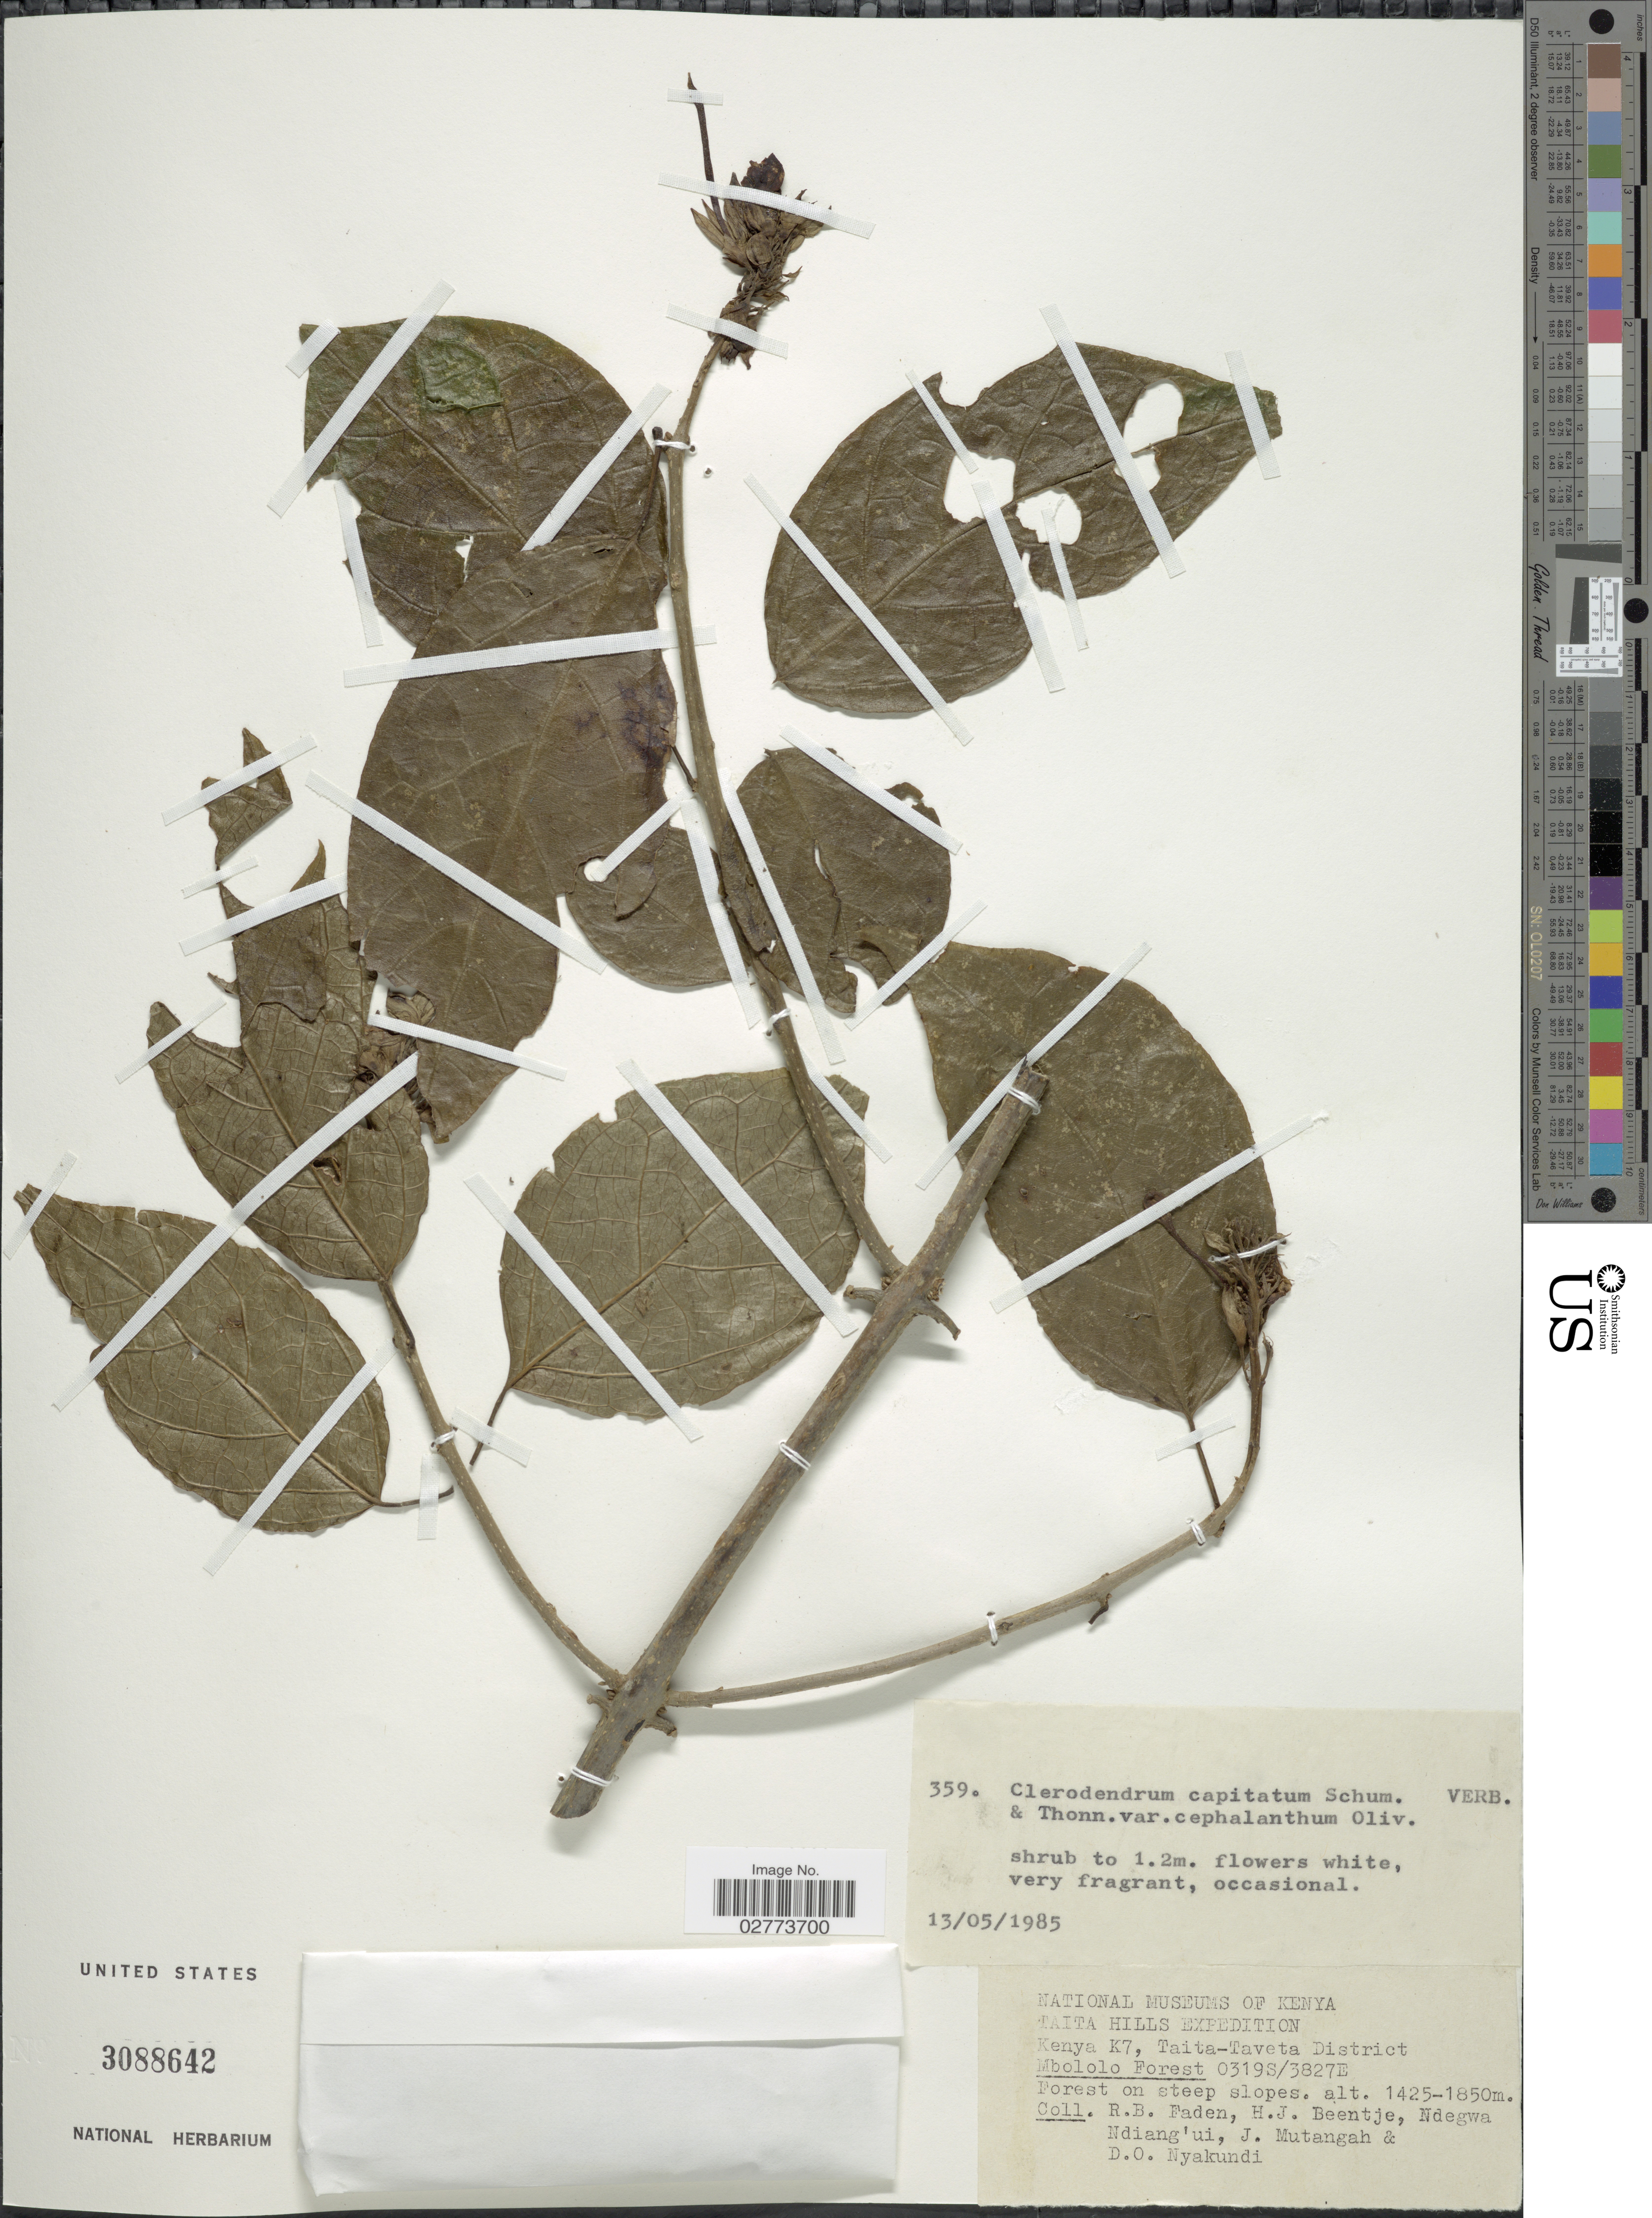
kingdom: Plantae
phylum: Tracheophyta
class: Magnoliopsida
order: Lamiales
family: Lamiaceae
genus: Clerodendrum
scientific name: Clerodendrum capitatum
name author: (Willd.) Schumach. & Thonn.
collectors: R. B. Faden, H. J. Beentje, Ndegwa Ndiang'ui, J. Mutangah & D. Nyakundi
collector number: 359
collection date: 1985-05-13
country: Kenya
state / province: Taita Taveta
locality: Taita Hills, K7, Taita-Taveta District, Mbololo Forest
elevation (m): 1425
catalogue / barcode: US 3088642